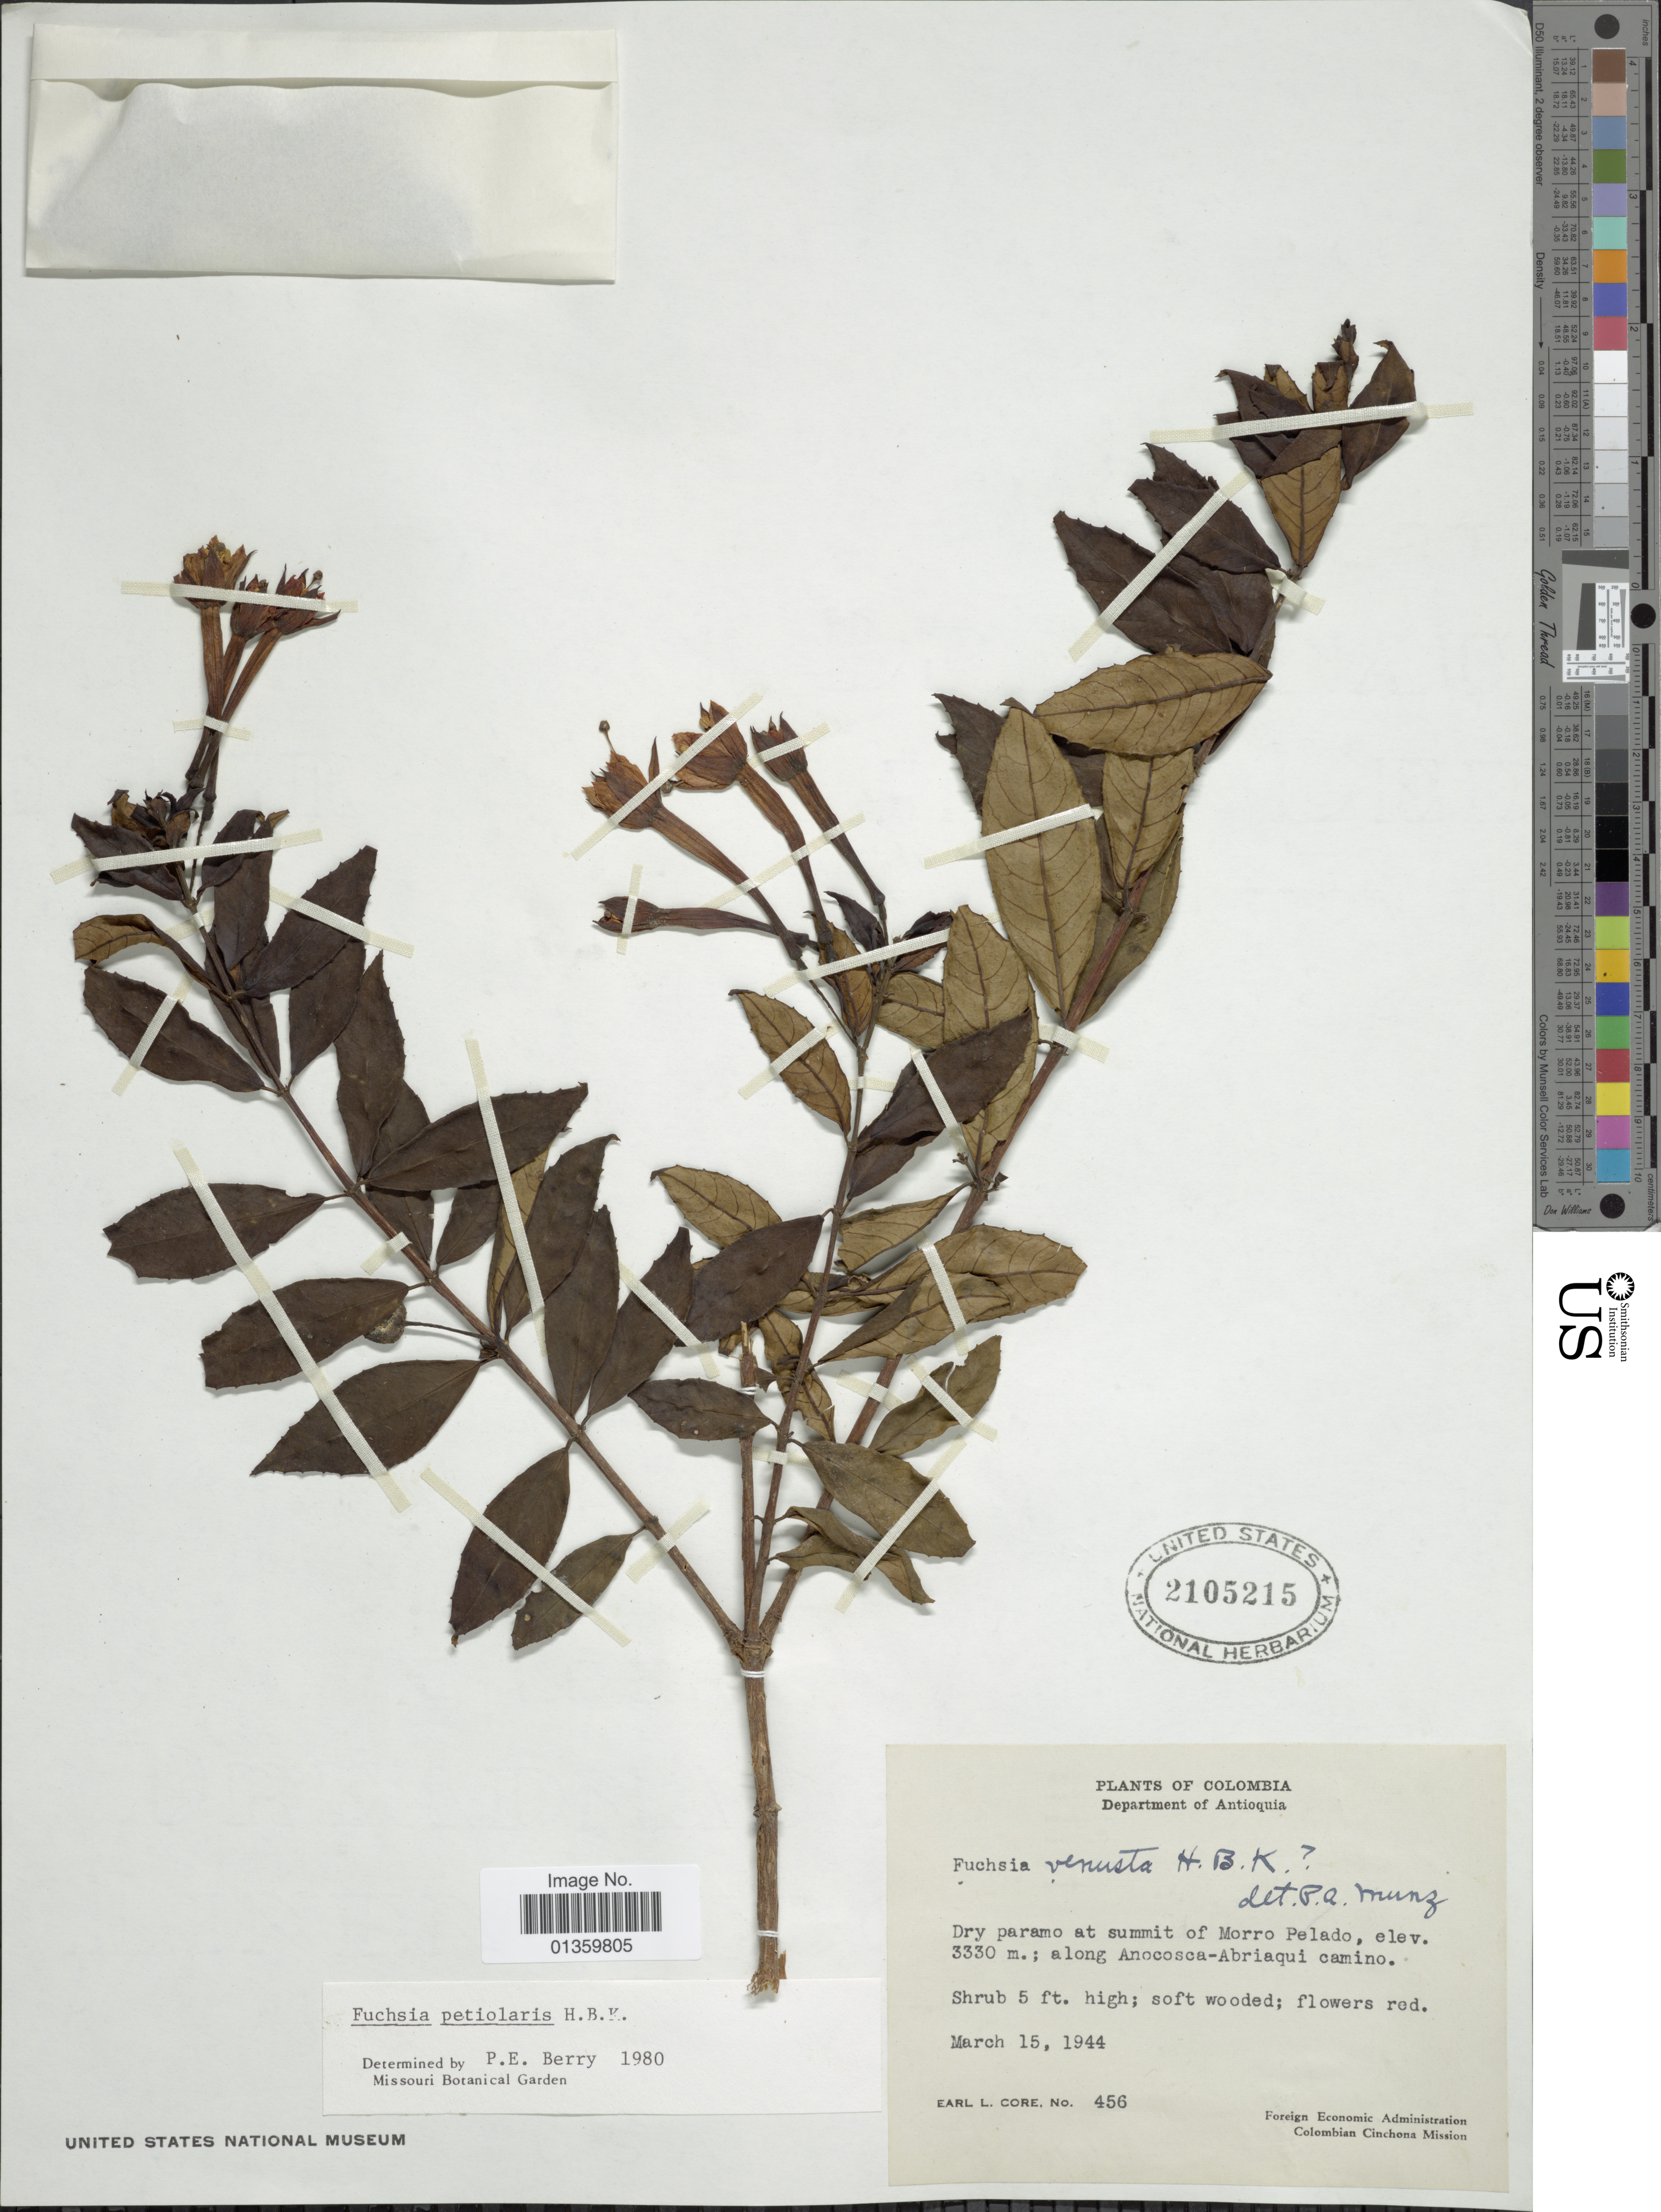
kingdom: Plantae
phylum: Tracheophyta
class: Magnoliopsida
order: Myrtales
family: Onagraceae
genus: Fuchsia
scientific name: Fuchsia petiolaris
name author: Kunth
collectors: E. L. Core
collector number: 456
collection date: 1944-03-15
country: Colombia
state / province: Antioquia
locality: Dry paramo at summit of Morro Pelado, along Anocosca-Abriaqui camino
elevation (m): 3330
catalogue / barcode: US 2105215